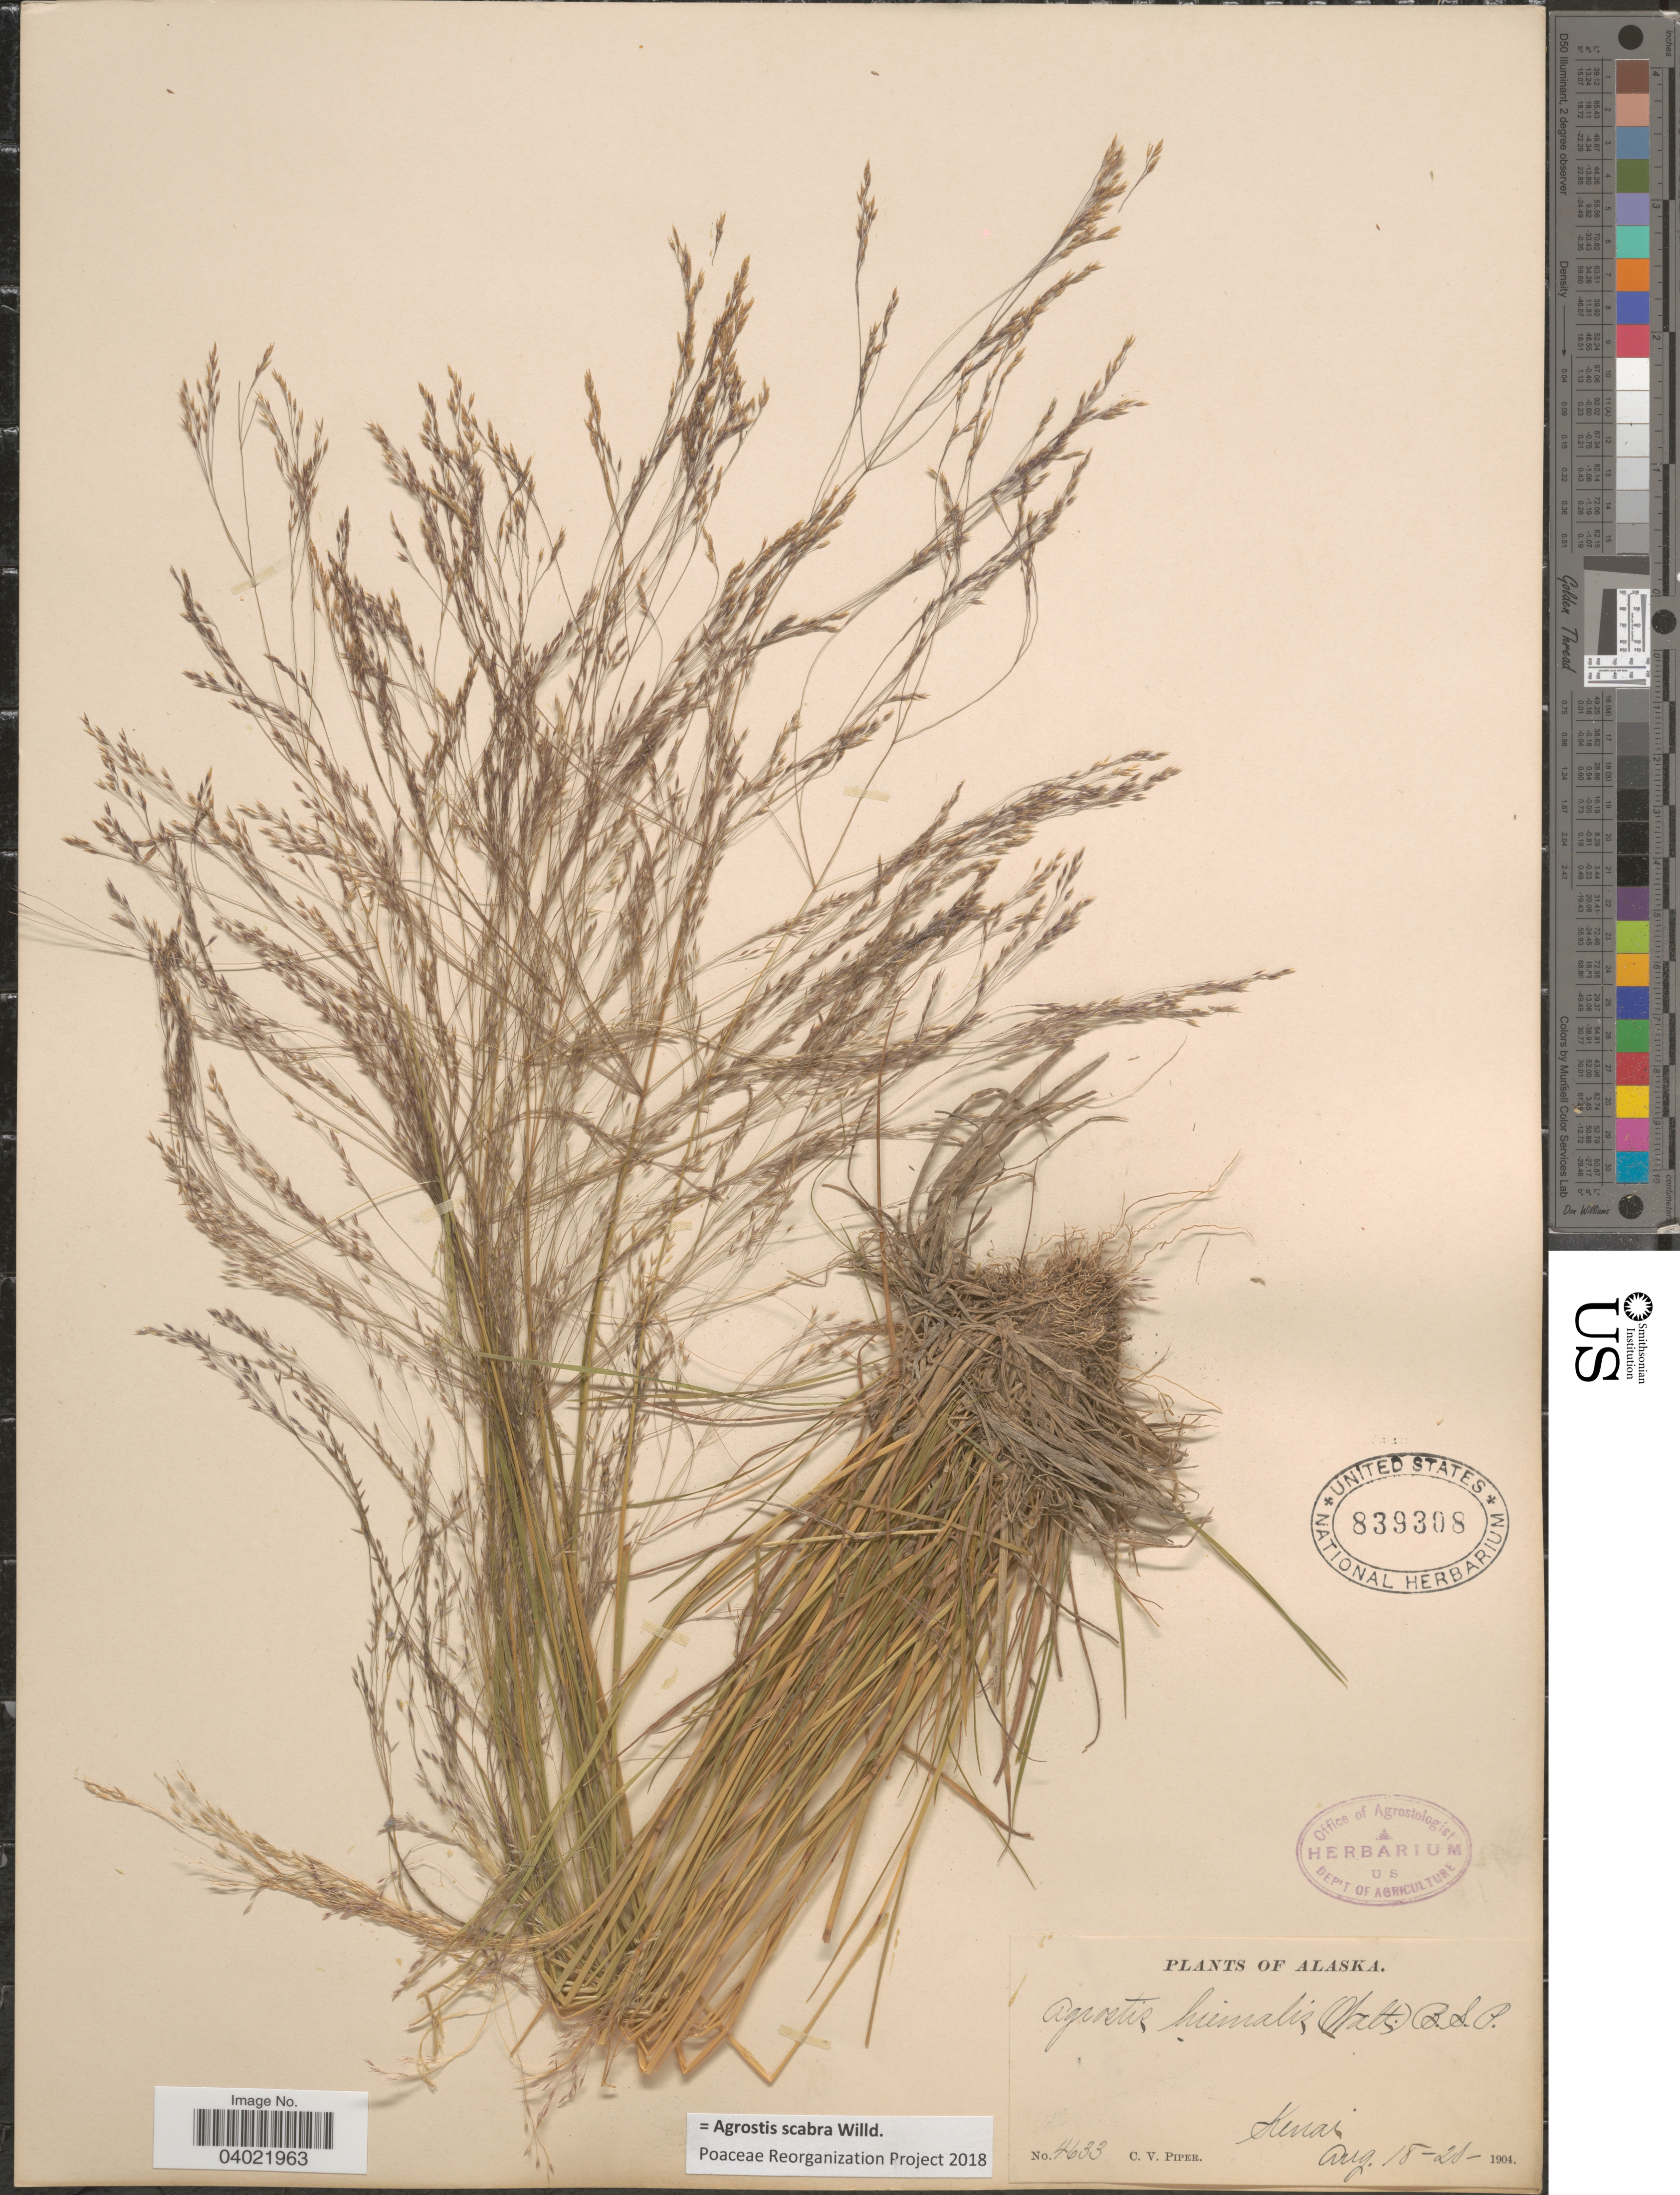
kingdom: Plantae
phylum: Tracheophyta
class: Liliopsida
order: Poales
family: Poaceae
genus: Agrostis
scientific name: Agrostis scabra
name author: Willd.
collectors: C. V. Piper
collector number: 4633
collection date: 1904-08-18/1904-08-20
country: United States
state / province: Alaska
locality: Kenai.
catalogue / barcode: US 839308